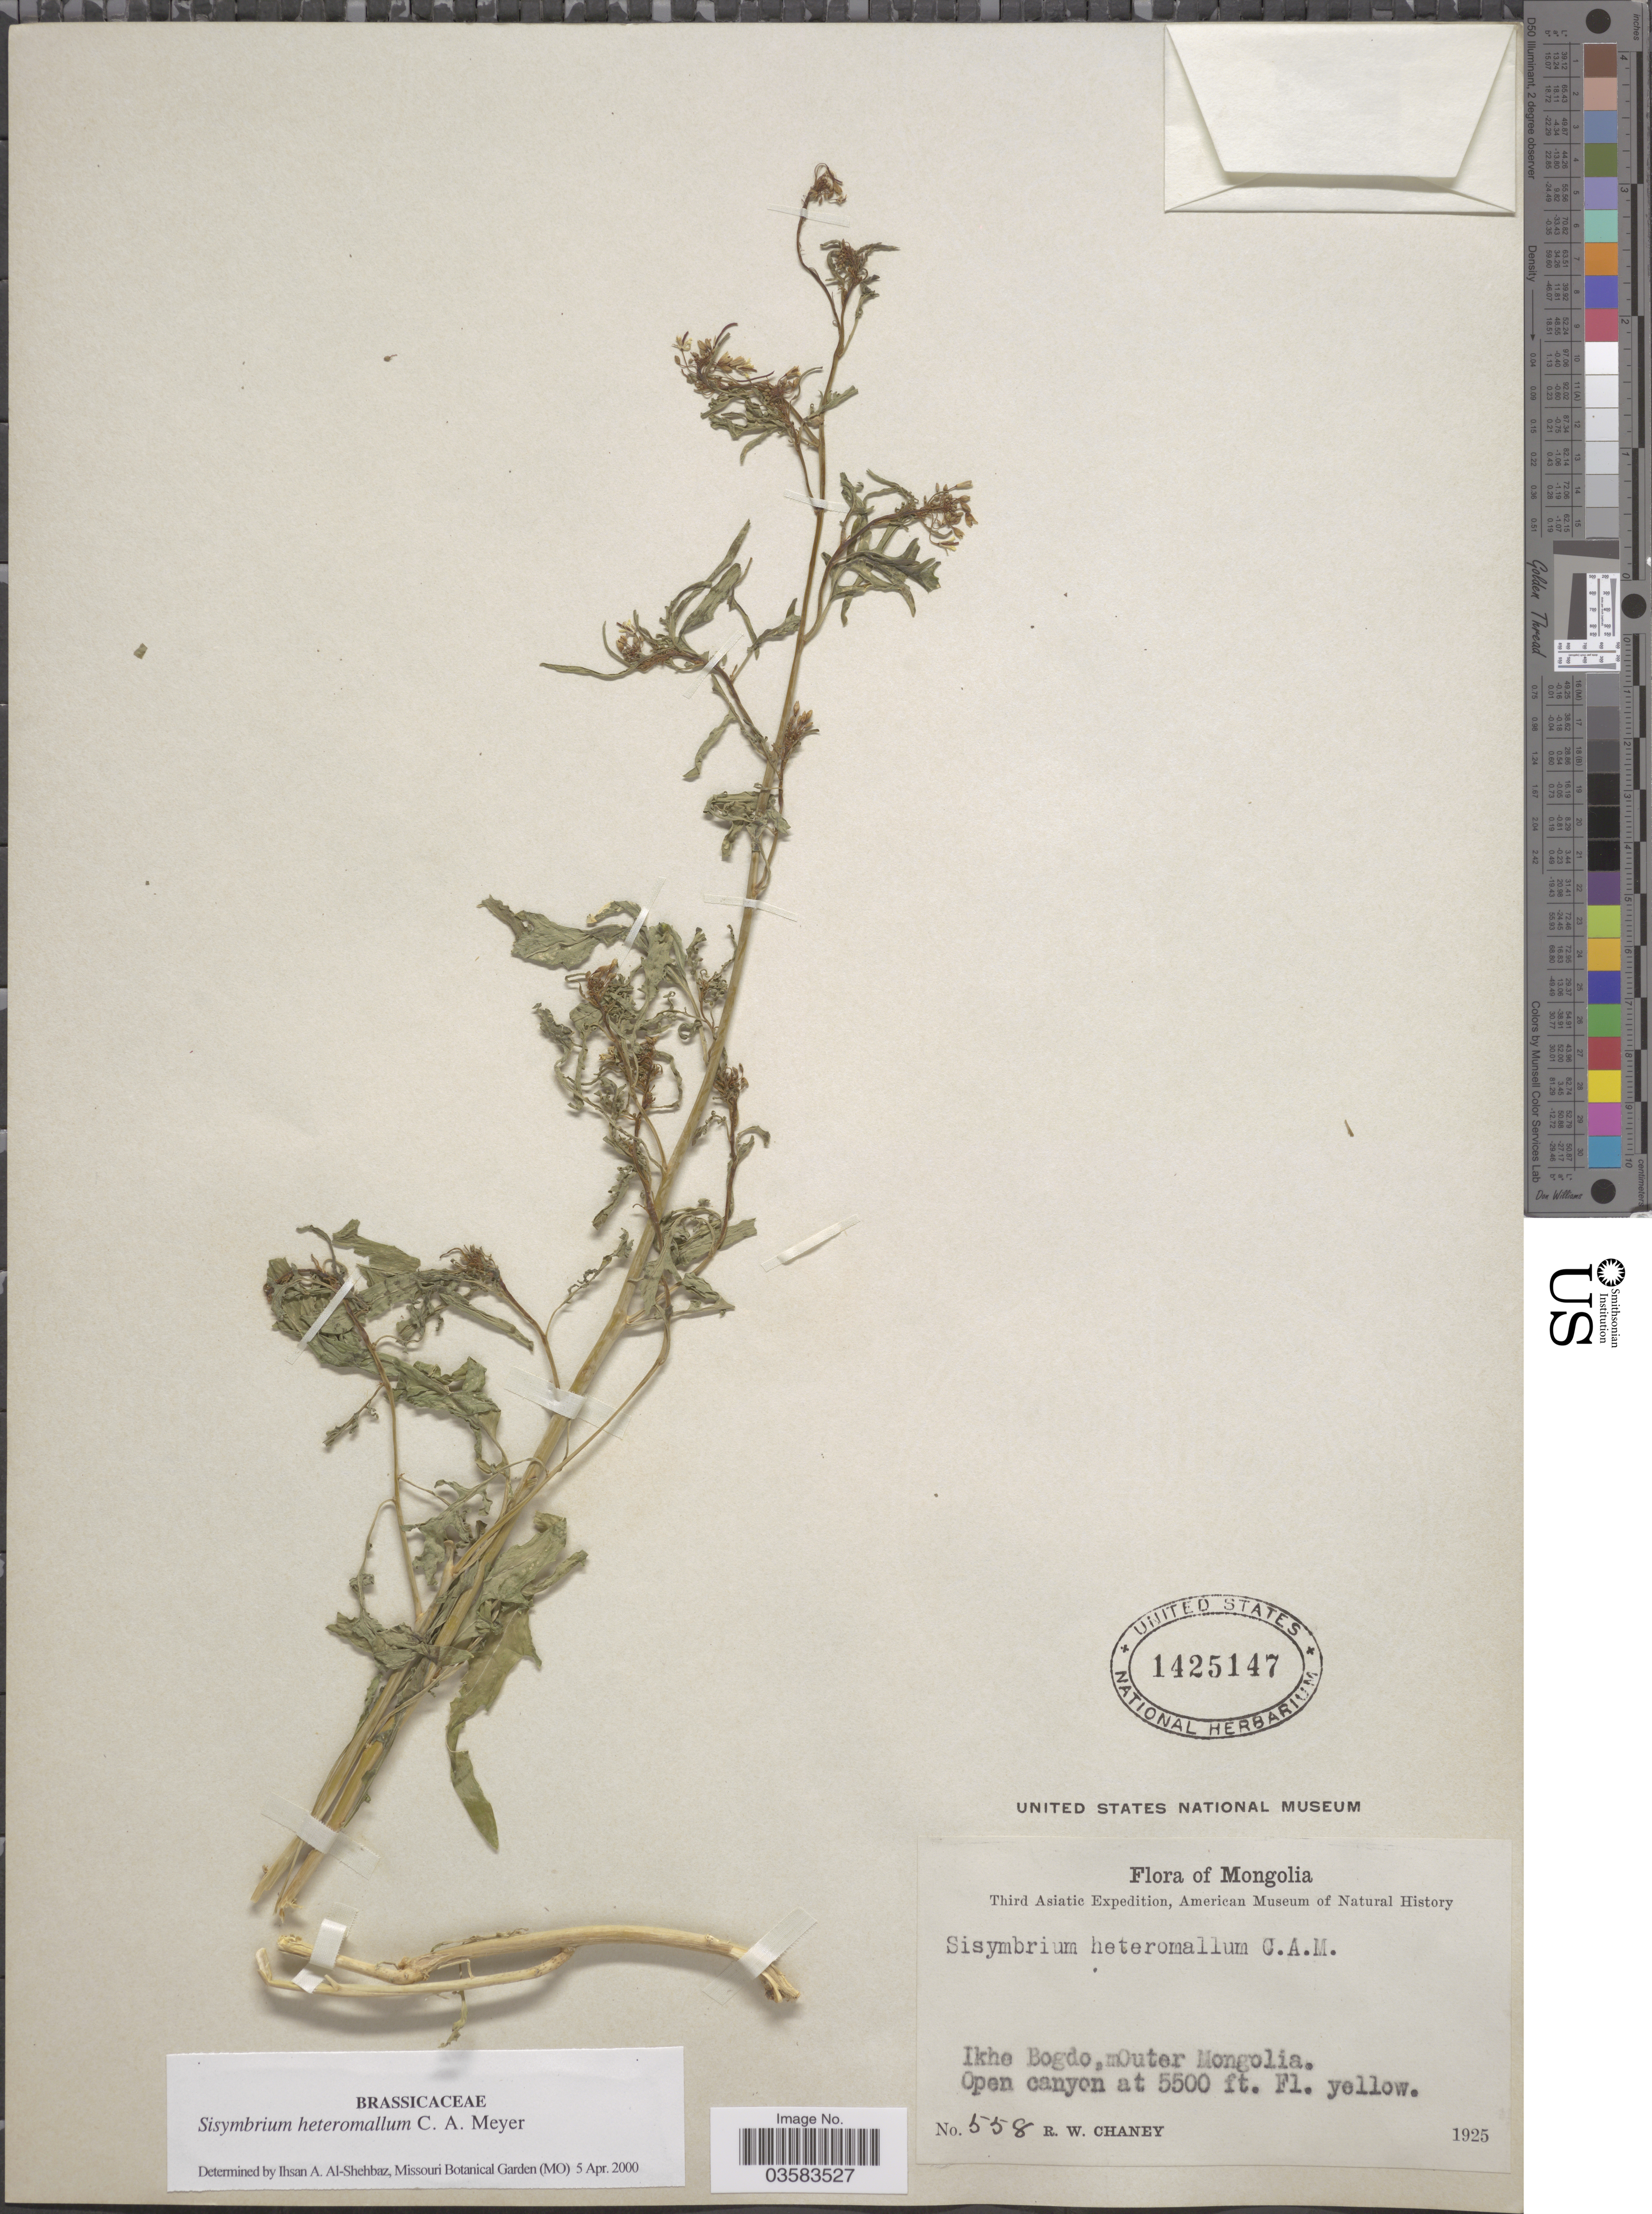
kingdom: Plantae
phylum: Tracheophyta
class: Magnoliopsida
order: Brassicales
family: Brassicaceae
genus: Sisymbrium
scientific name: Sisymbrium heteromallum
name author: C.A. Mey.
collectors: R. Chaney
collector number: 558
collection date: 1925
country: Mongolia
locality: Mongolia. Ikhe Bogdo, Mouter Mongolia.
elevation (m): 1676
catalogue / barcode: US 1425147